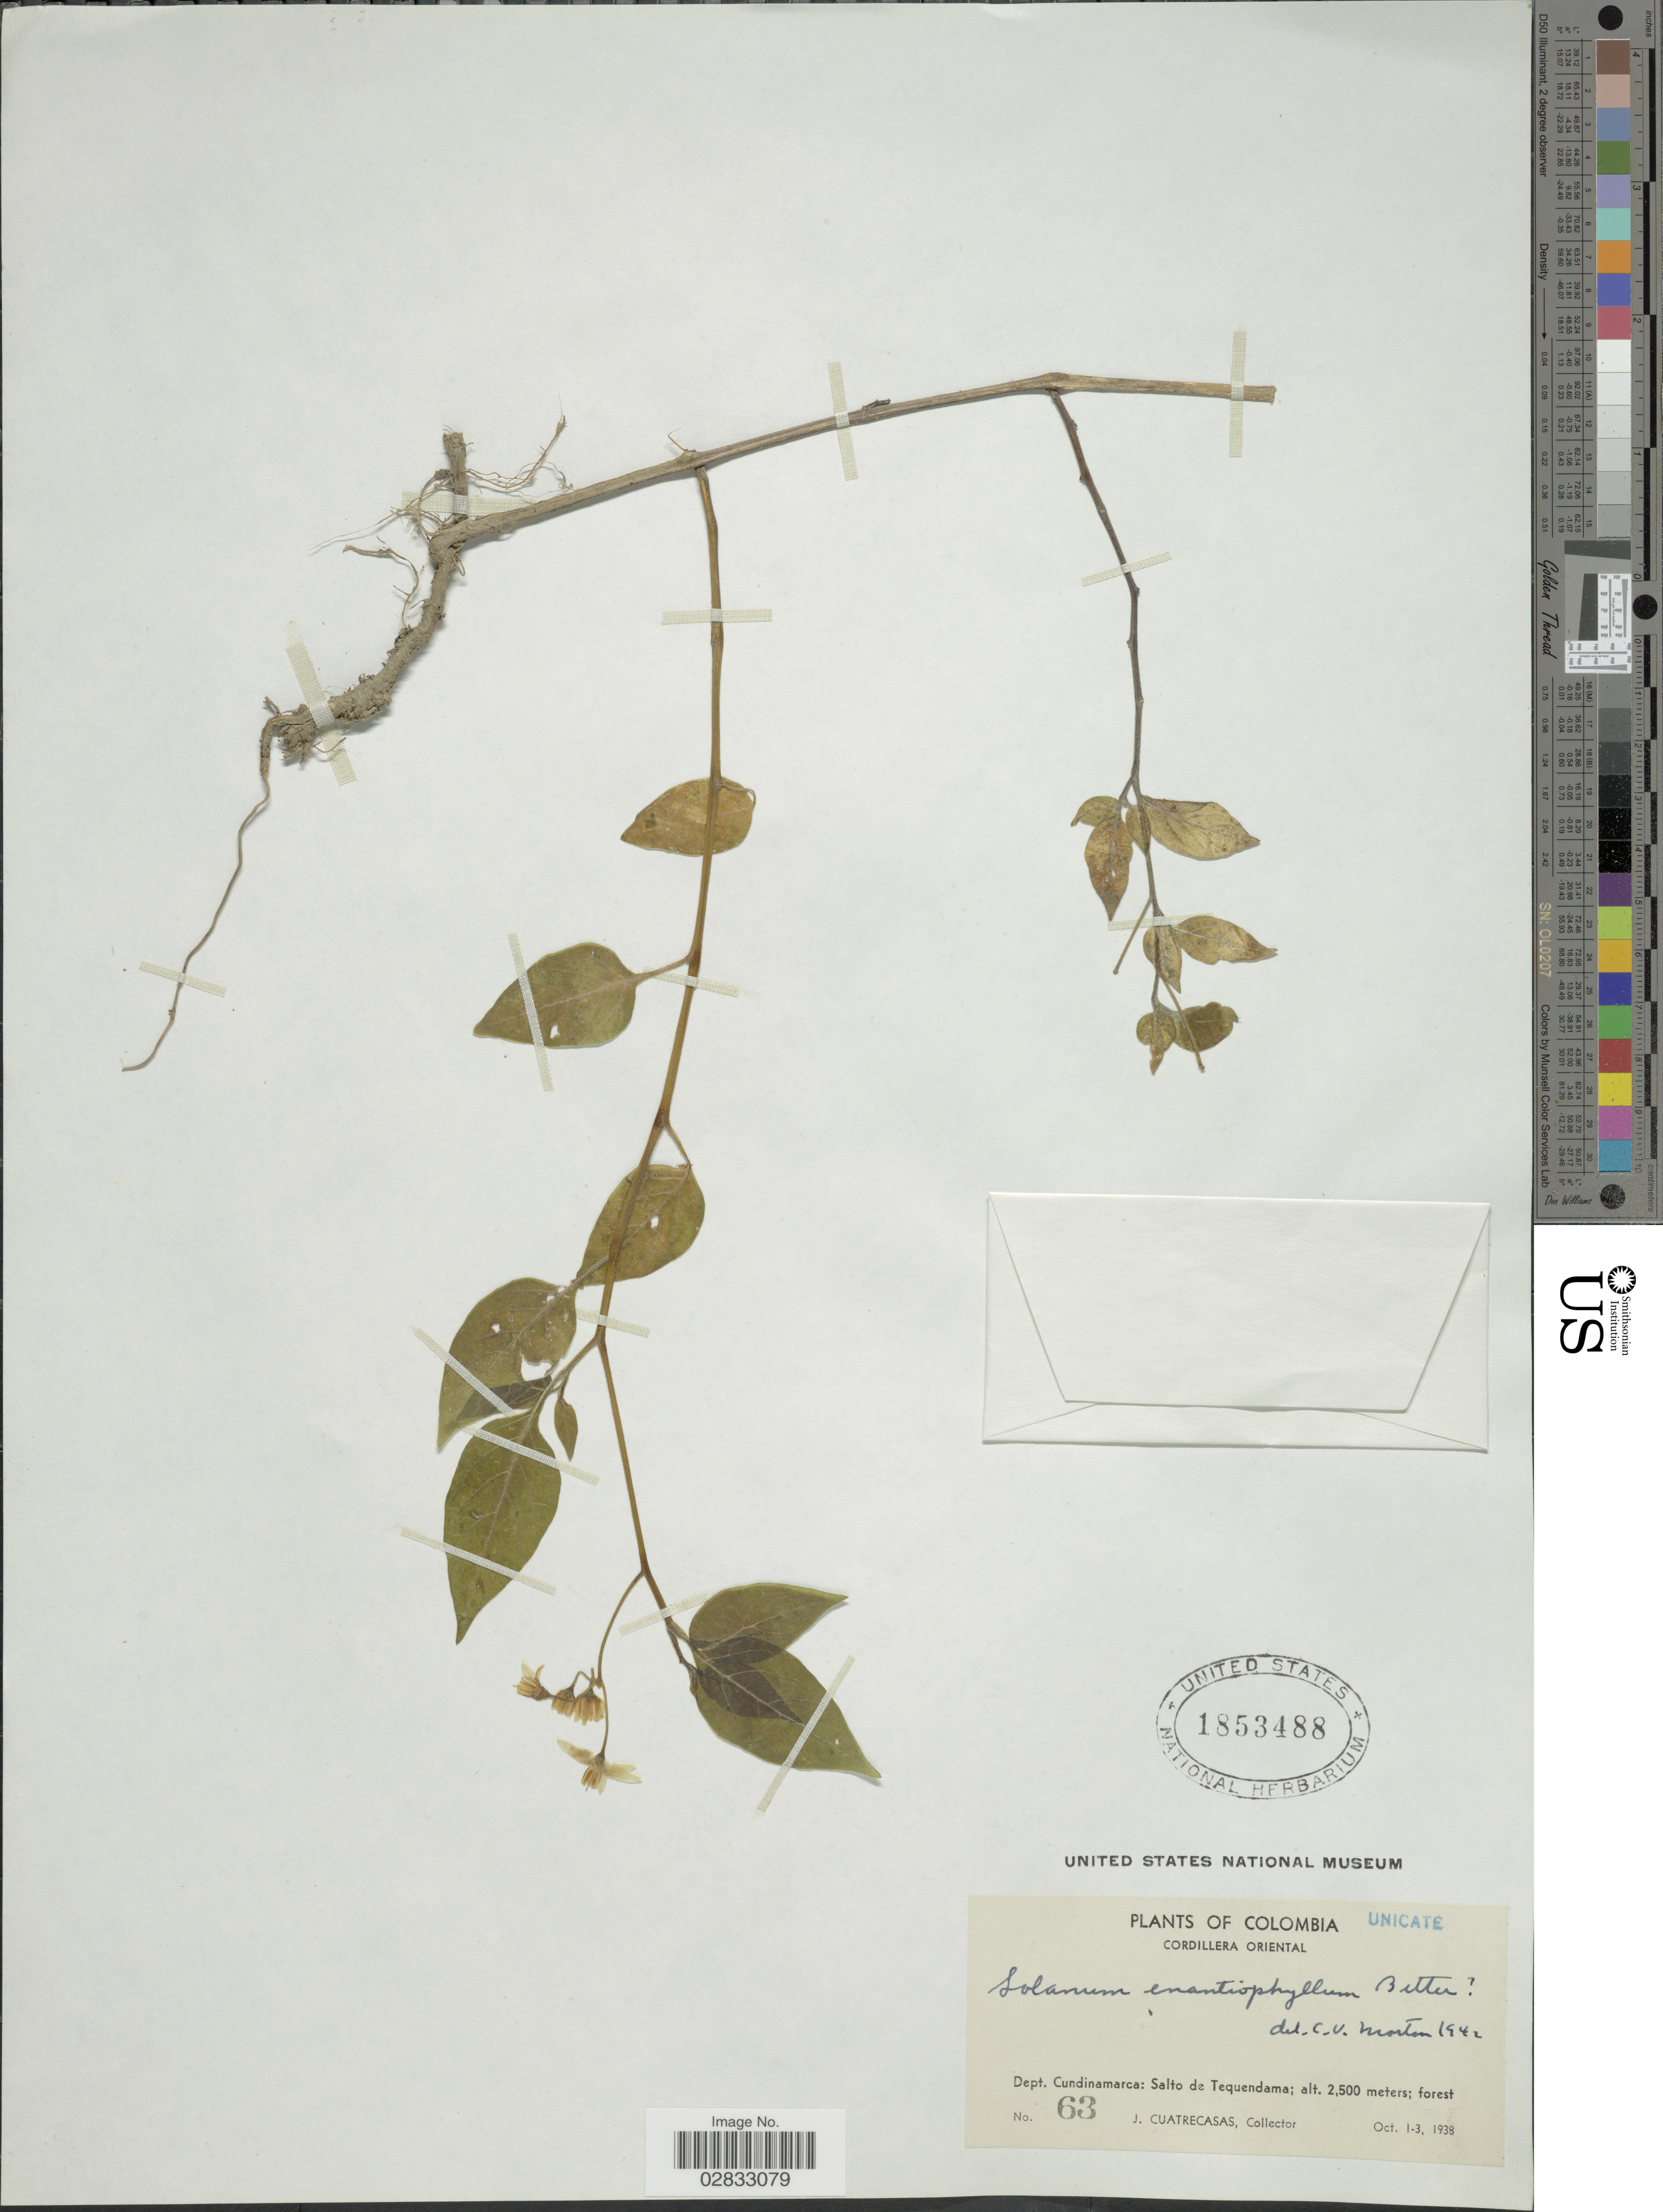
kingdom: Plantae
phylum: Tracheophyta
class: Magnoliopsida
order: Solanales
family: Solanaceae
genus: Solanum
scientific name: Solanum enantiophyllanthum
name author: Bitter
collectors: J. Cuatrecasas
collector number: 63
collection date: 1938-10-01/1938-10-03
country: Colombia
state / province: Cundinamarca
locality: Cordillera Oriental. Dept. Cundinamarca: Salto de Tequendama.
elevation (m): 2500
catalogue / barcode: US 1853488